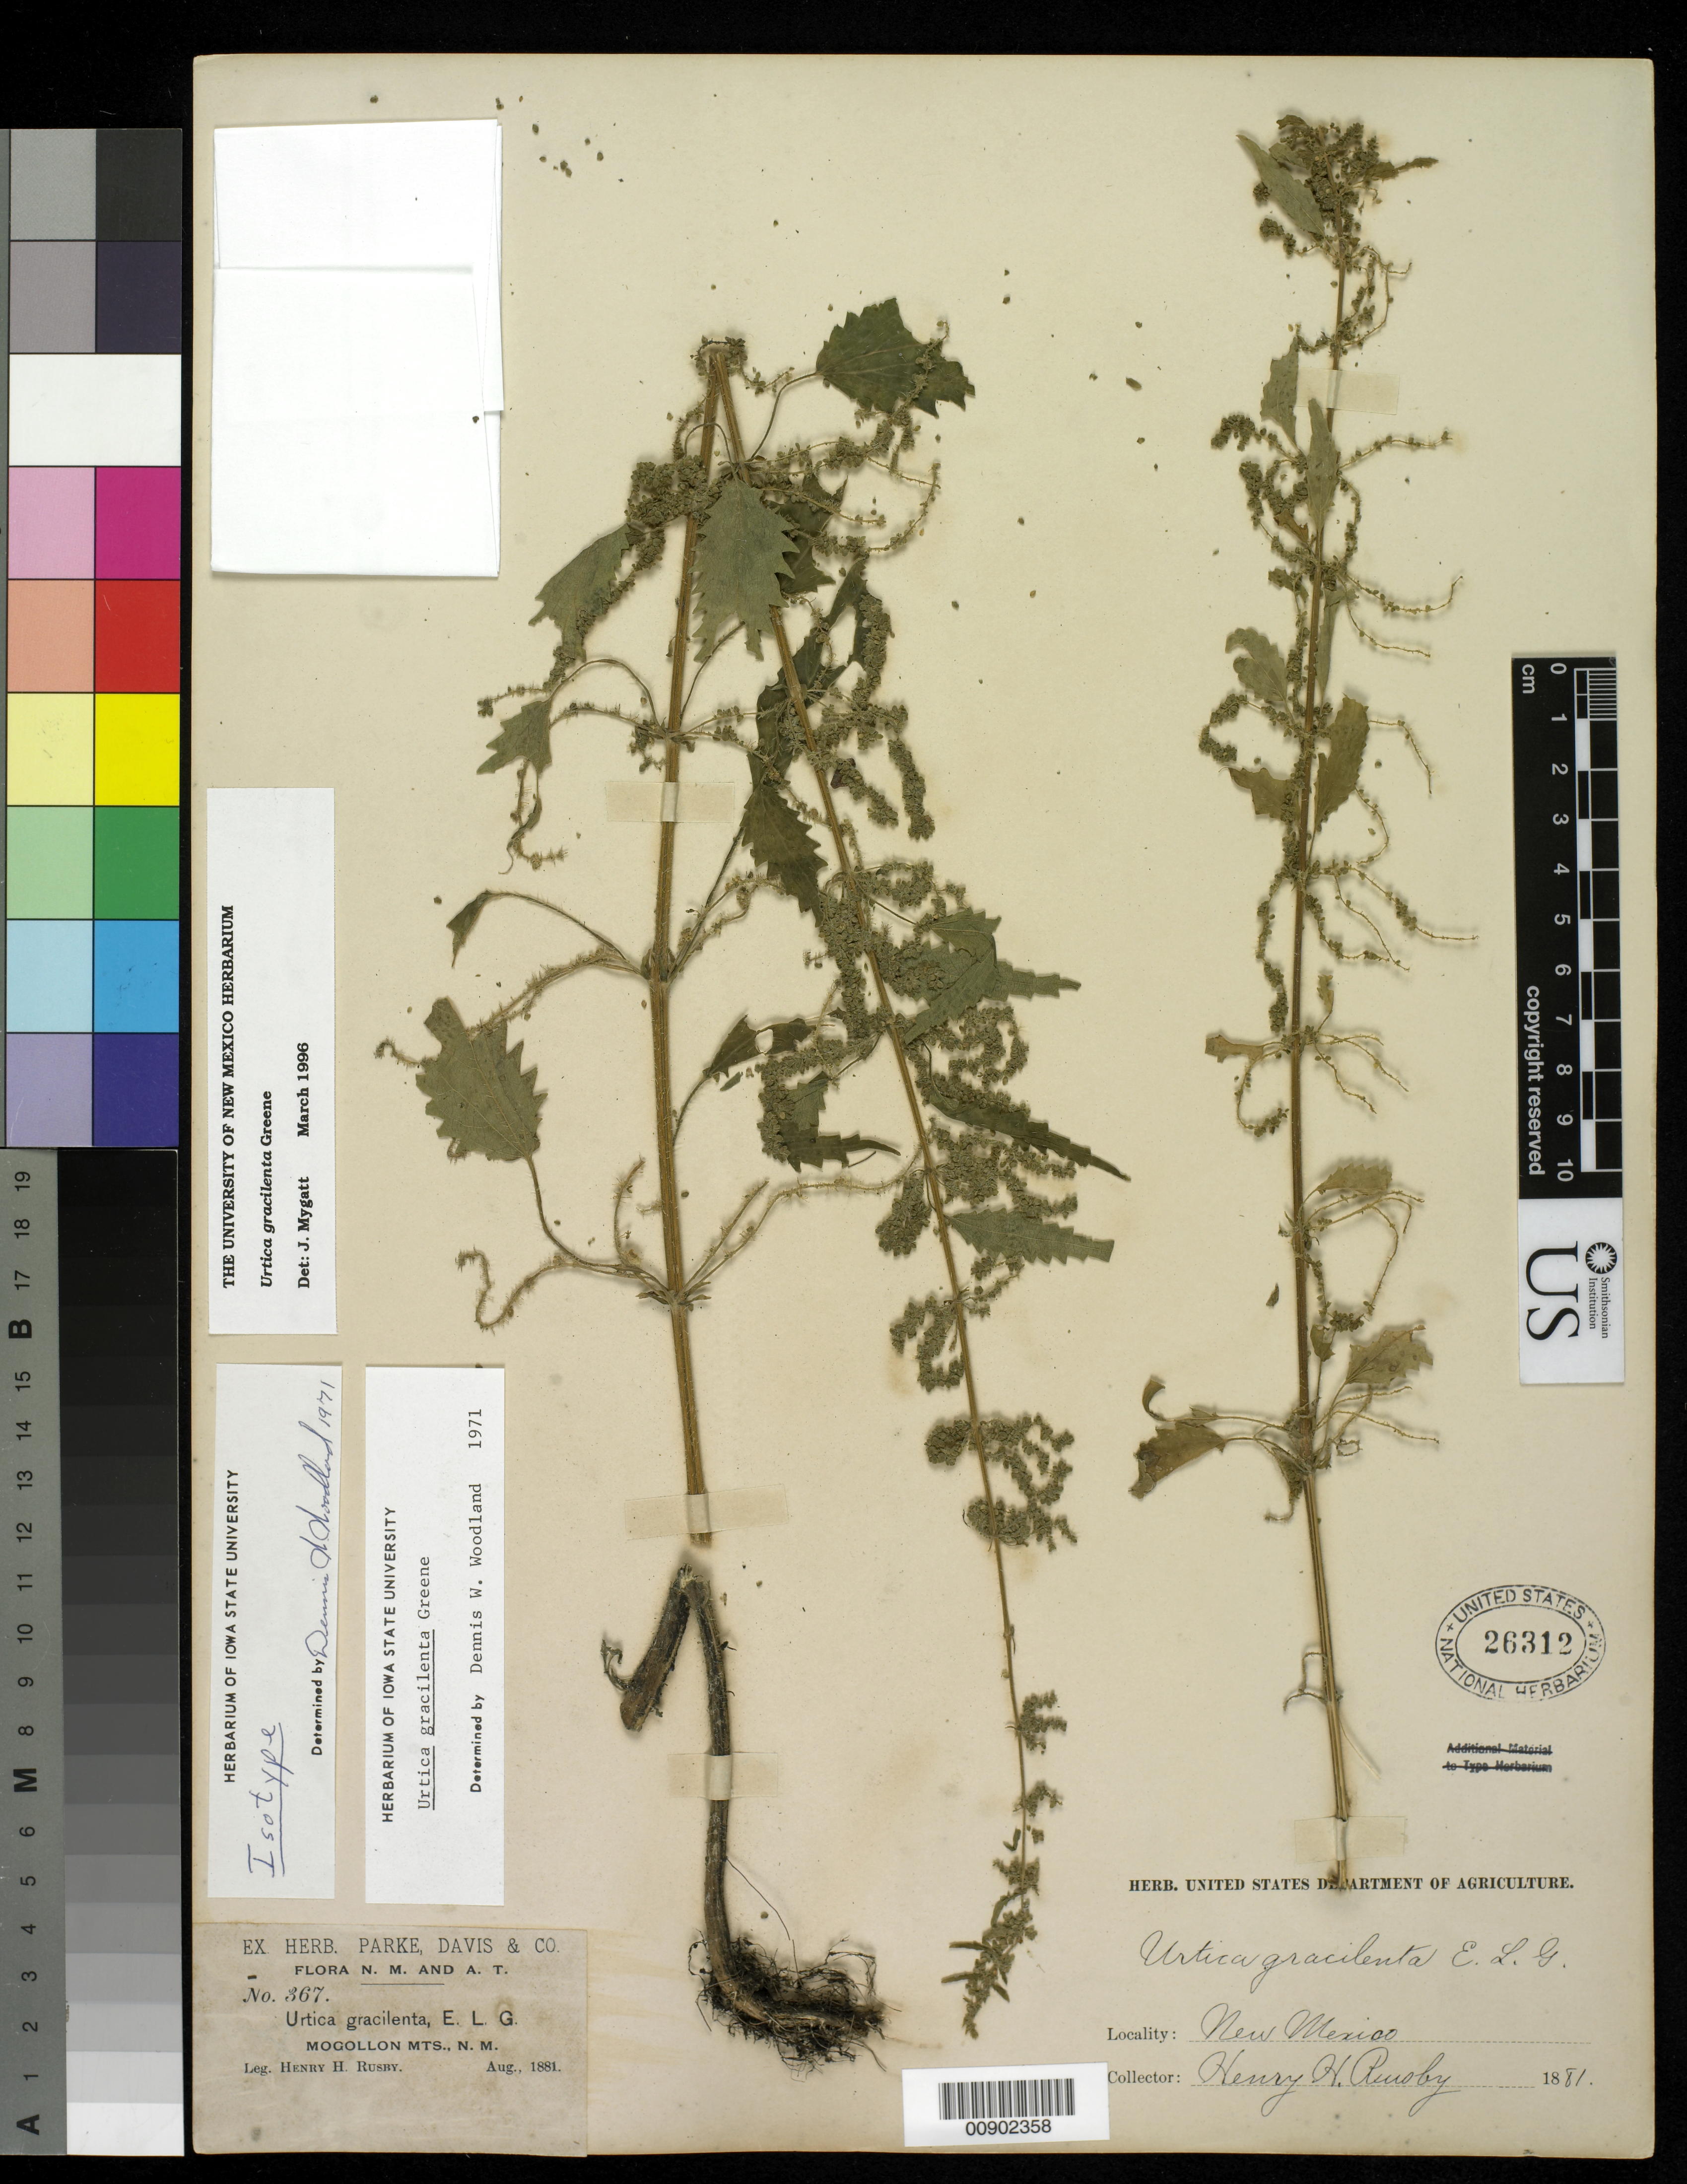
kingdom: Plantae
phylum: Tracheophyta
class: Magnoliopsida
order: Rosales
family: Urticaceae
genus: Urtica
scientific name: Urtica gracilenta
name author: Greene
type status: Isotype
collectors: H. H. Rusby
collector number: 367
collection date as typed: Aug 1881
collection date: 1881-08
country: United States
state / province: New Mexico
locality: From the Mogollon Mtns.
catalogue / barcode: US 26312